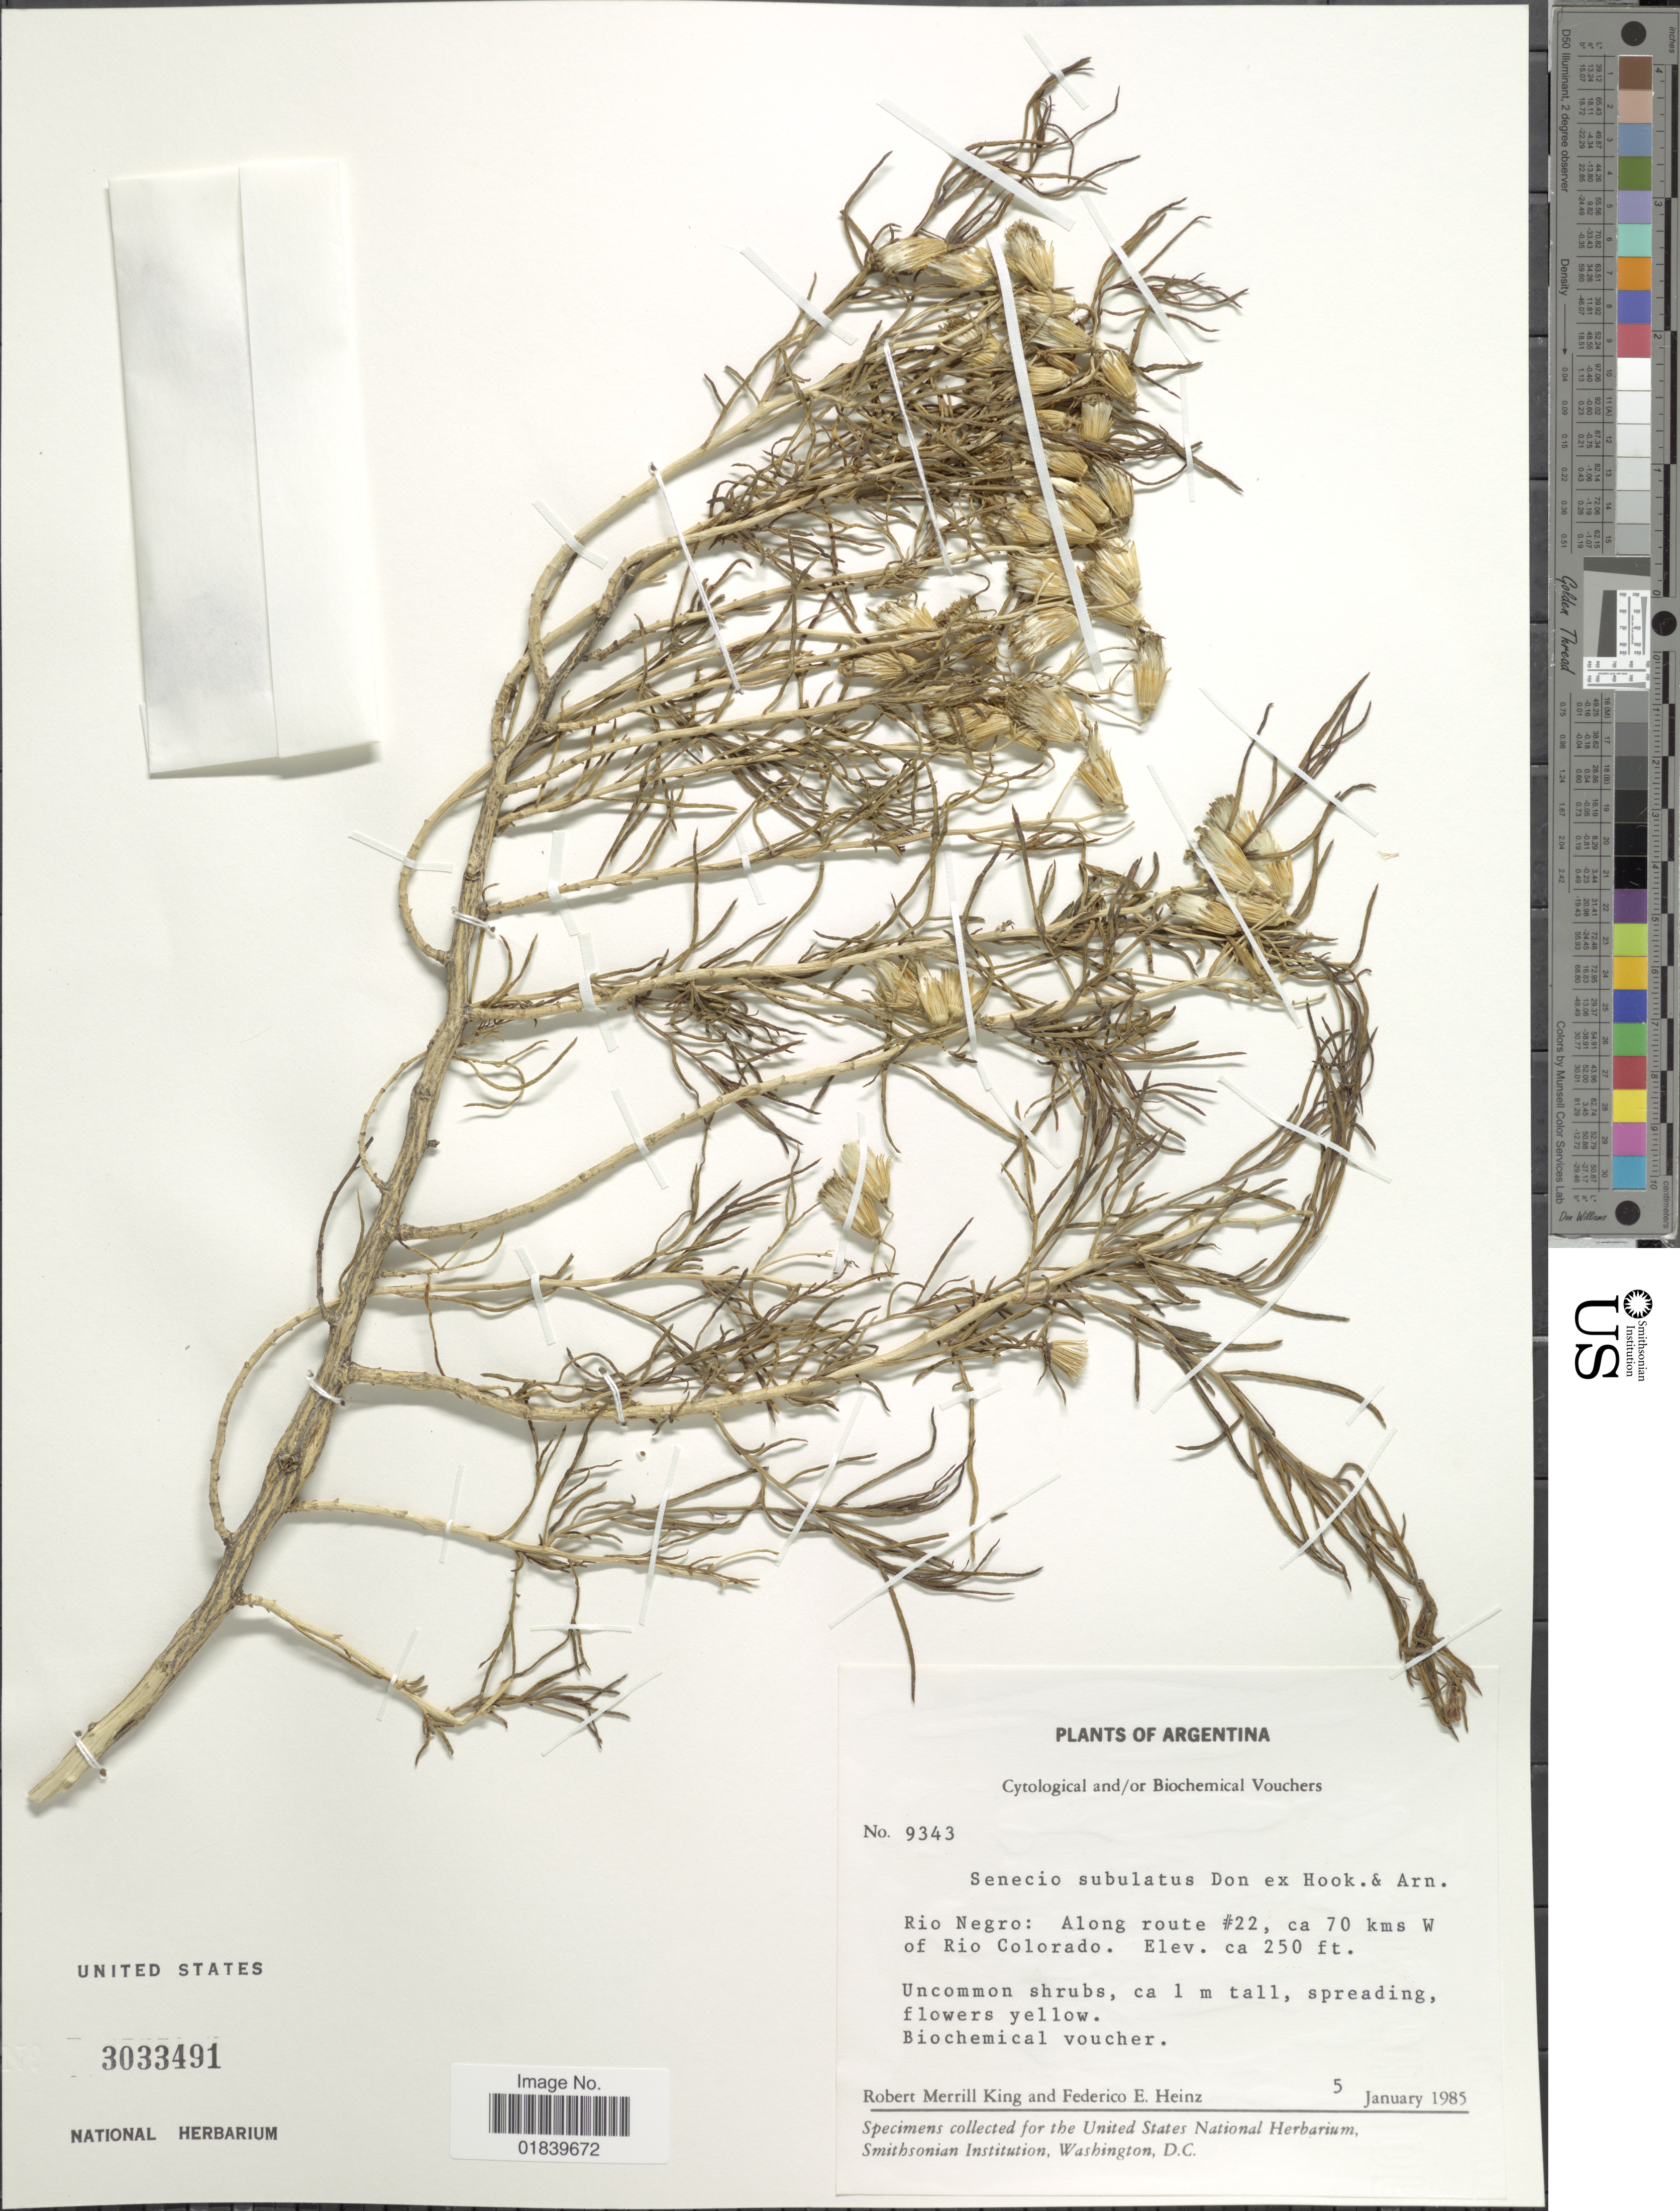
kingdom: Plantae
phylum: Tracheophyta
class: Magnoliopsida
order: Asterales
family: Asteraceae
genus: Senecio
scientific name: Senecio subulatus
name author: D. Don ex Hook. & Arn.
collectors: R. M. King & F. Heinz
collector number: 9343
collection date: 1985-01-05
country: Argentina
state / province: Rio Negro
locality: Rio Negro: Along route # 22, ca 70 kms W of Rio Colorado.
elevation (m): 76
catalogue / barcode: US 3033491